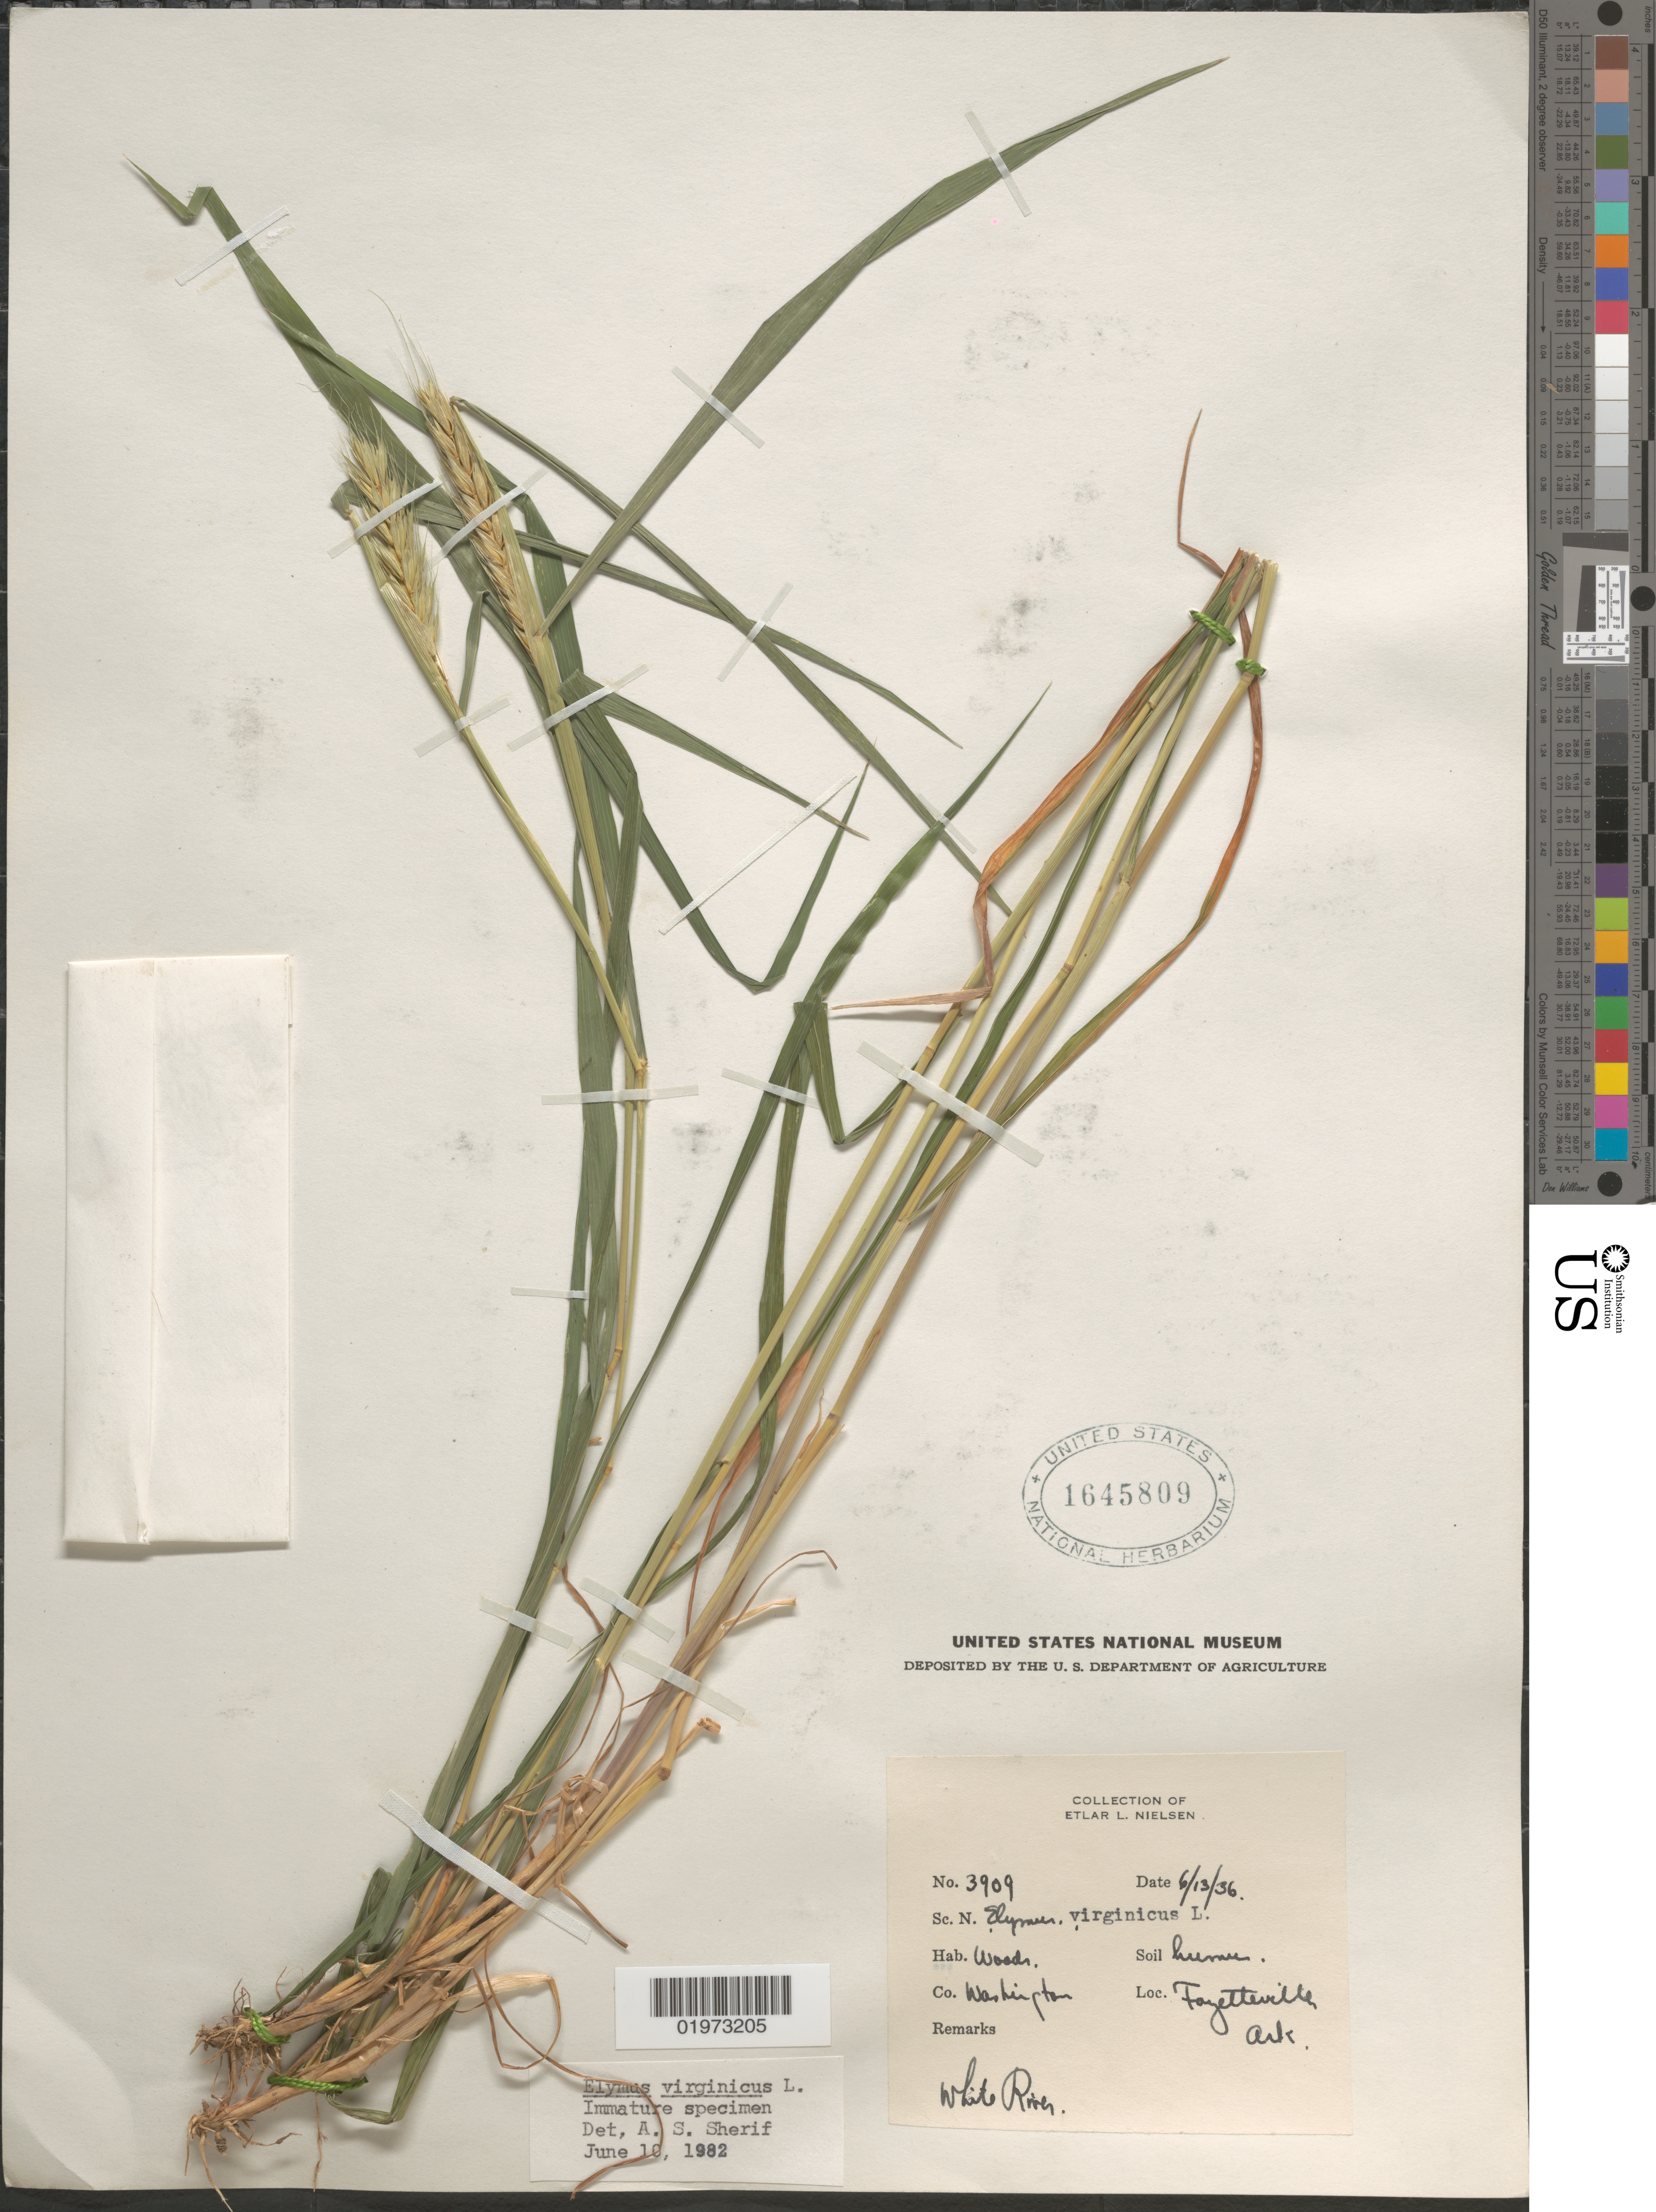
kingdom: Plantae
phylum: Tracheophyta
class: Liliopsida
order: Poales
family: Poaceae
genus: Elymus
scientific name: Elymus virginicus var. virginicus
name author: L.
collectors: E. L. Nielsen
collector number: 3909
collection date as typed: Transcribed d/m/y: 13/6/36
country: United States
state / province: Arkansas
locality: Co. Washington. Fayetteville. White River.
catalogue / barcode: US 1645809